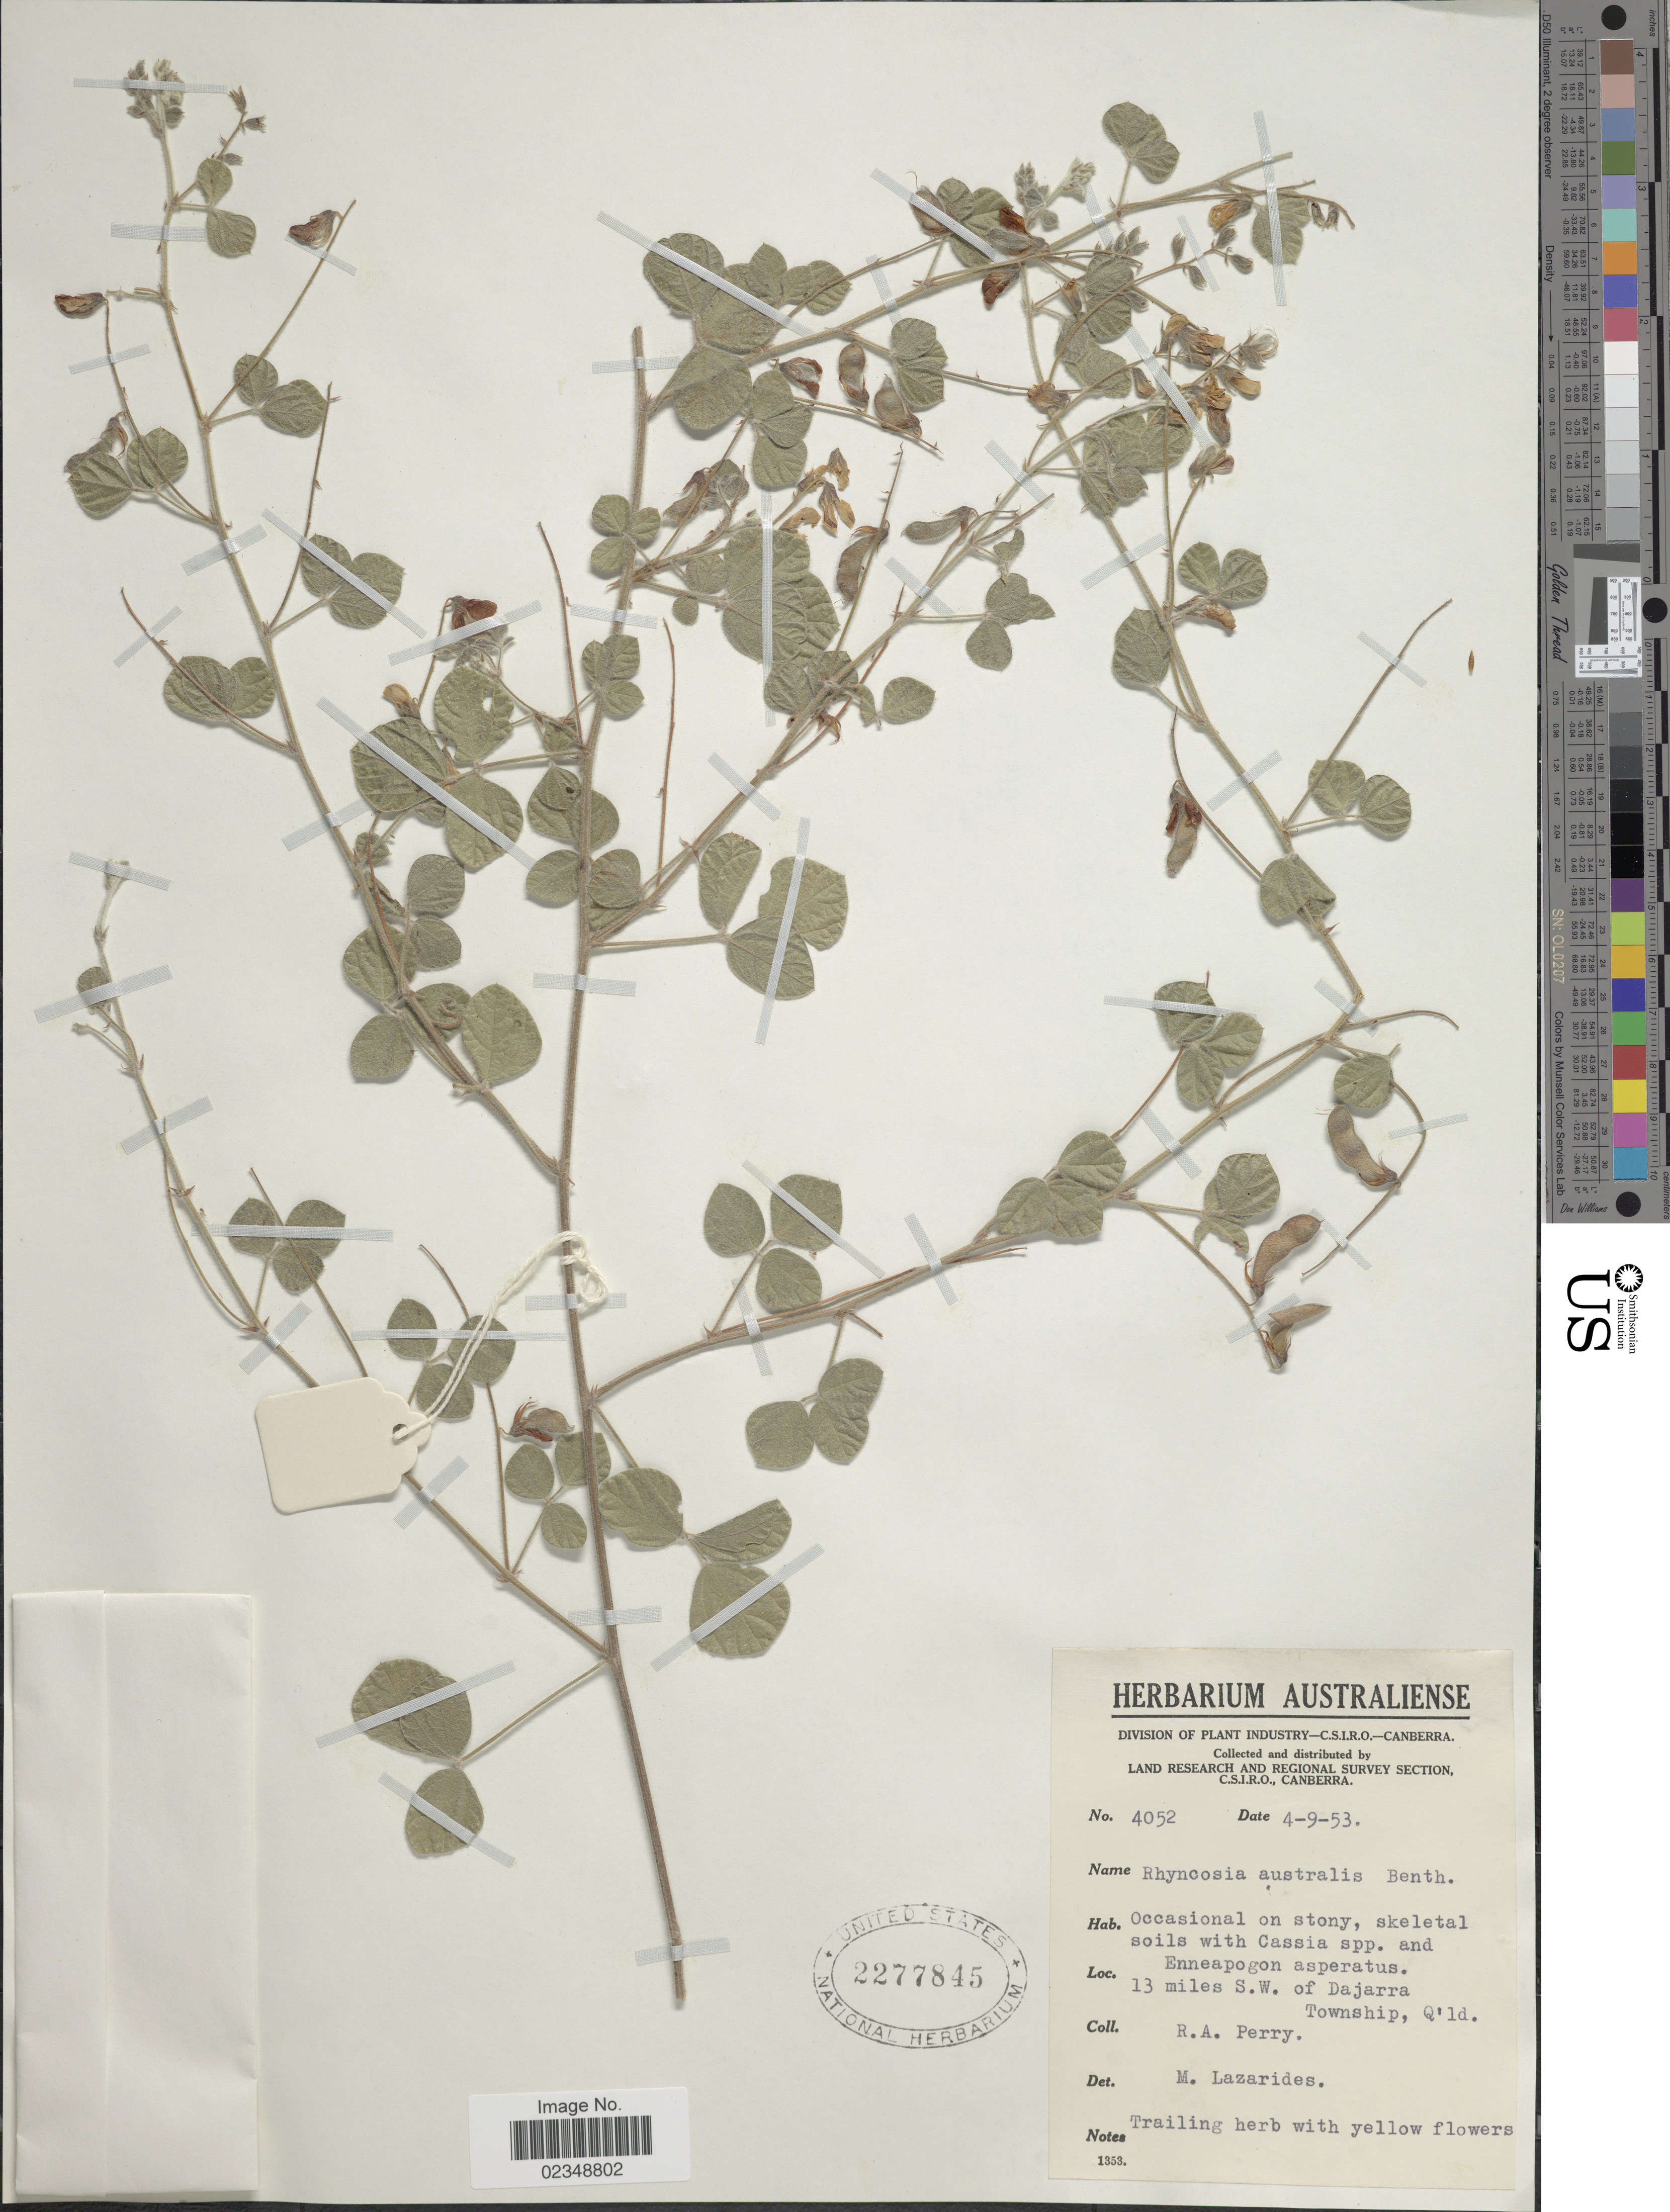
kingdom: Plantae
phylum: Tracheophyta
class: Magnoliopsida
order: Fabales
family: Fabaceae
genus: Rhynchosia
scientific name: Rhynchosia australis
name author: Rose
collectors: Perry, R. A.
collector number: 4052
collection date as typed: Transcribed d/m/y: 4/9/53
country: Australia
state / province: Queensland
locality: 13 miles S.W. of Dajarra Township, Q'ld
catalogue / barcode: US 2277845